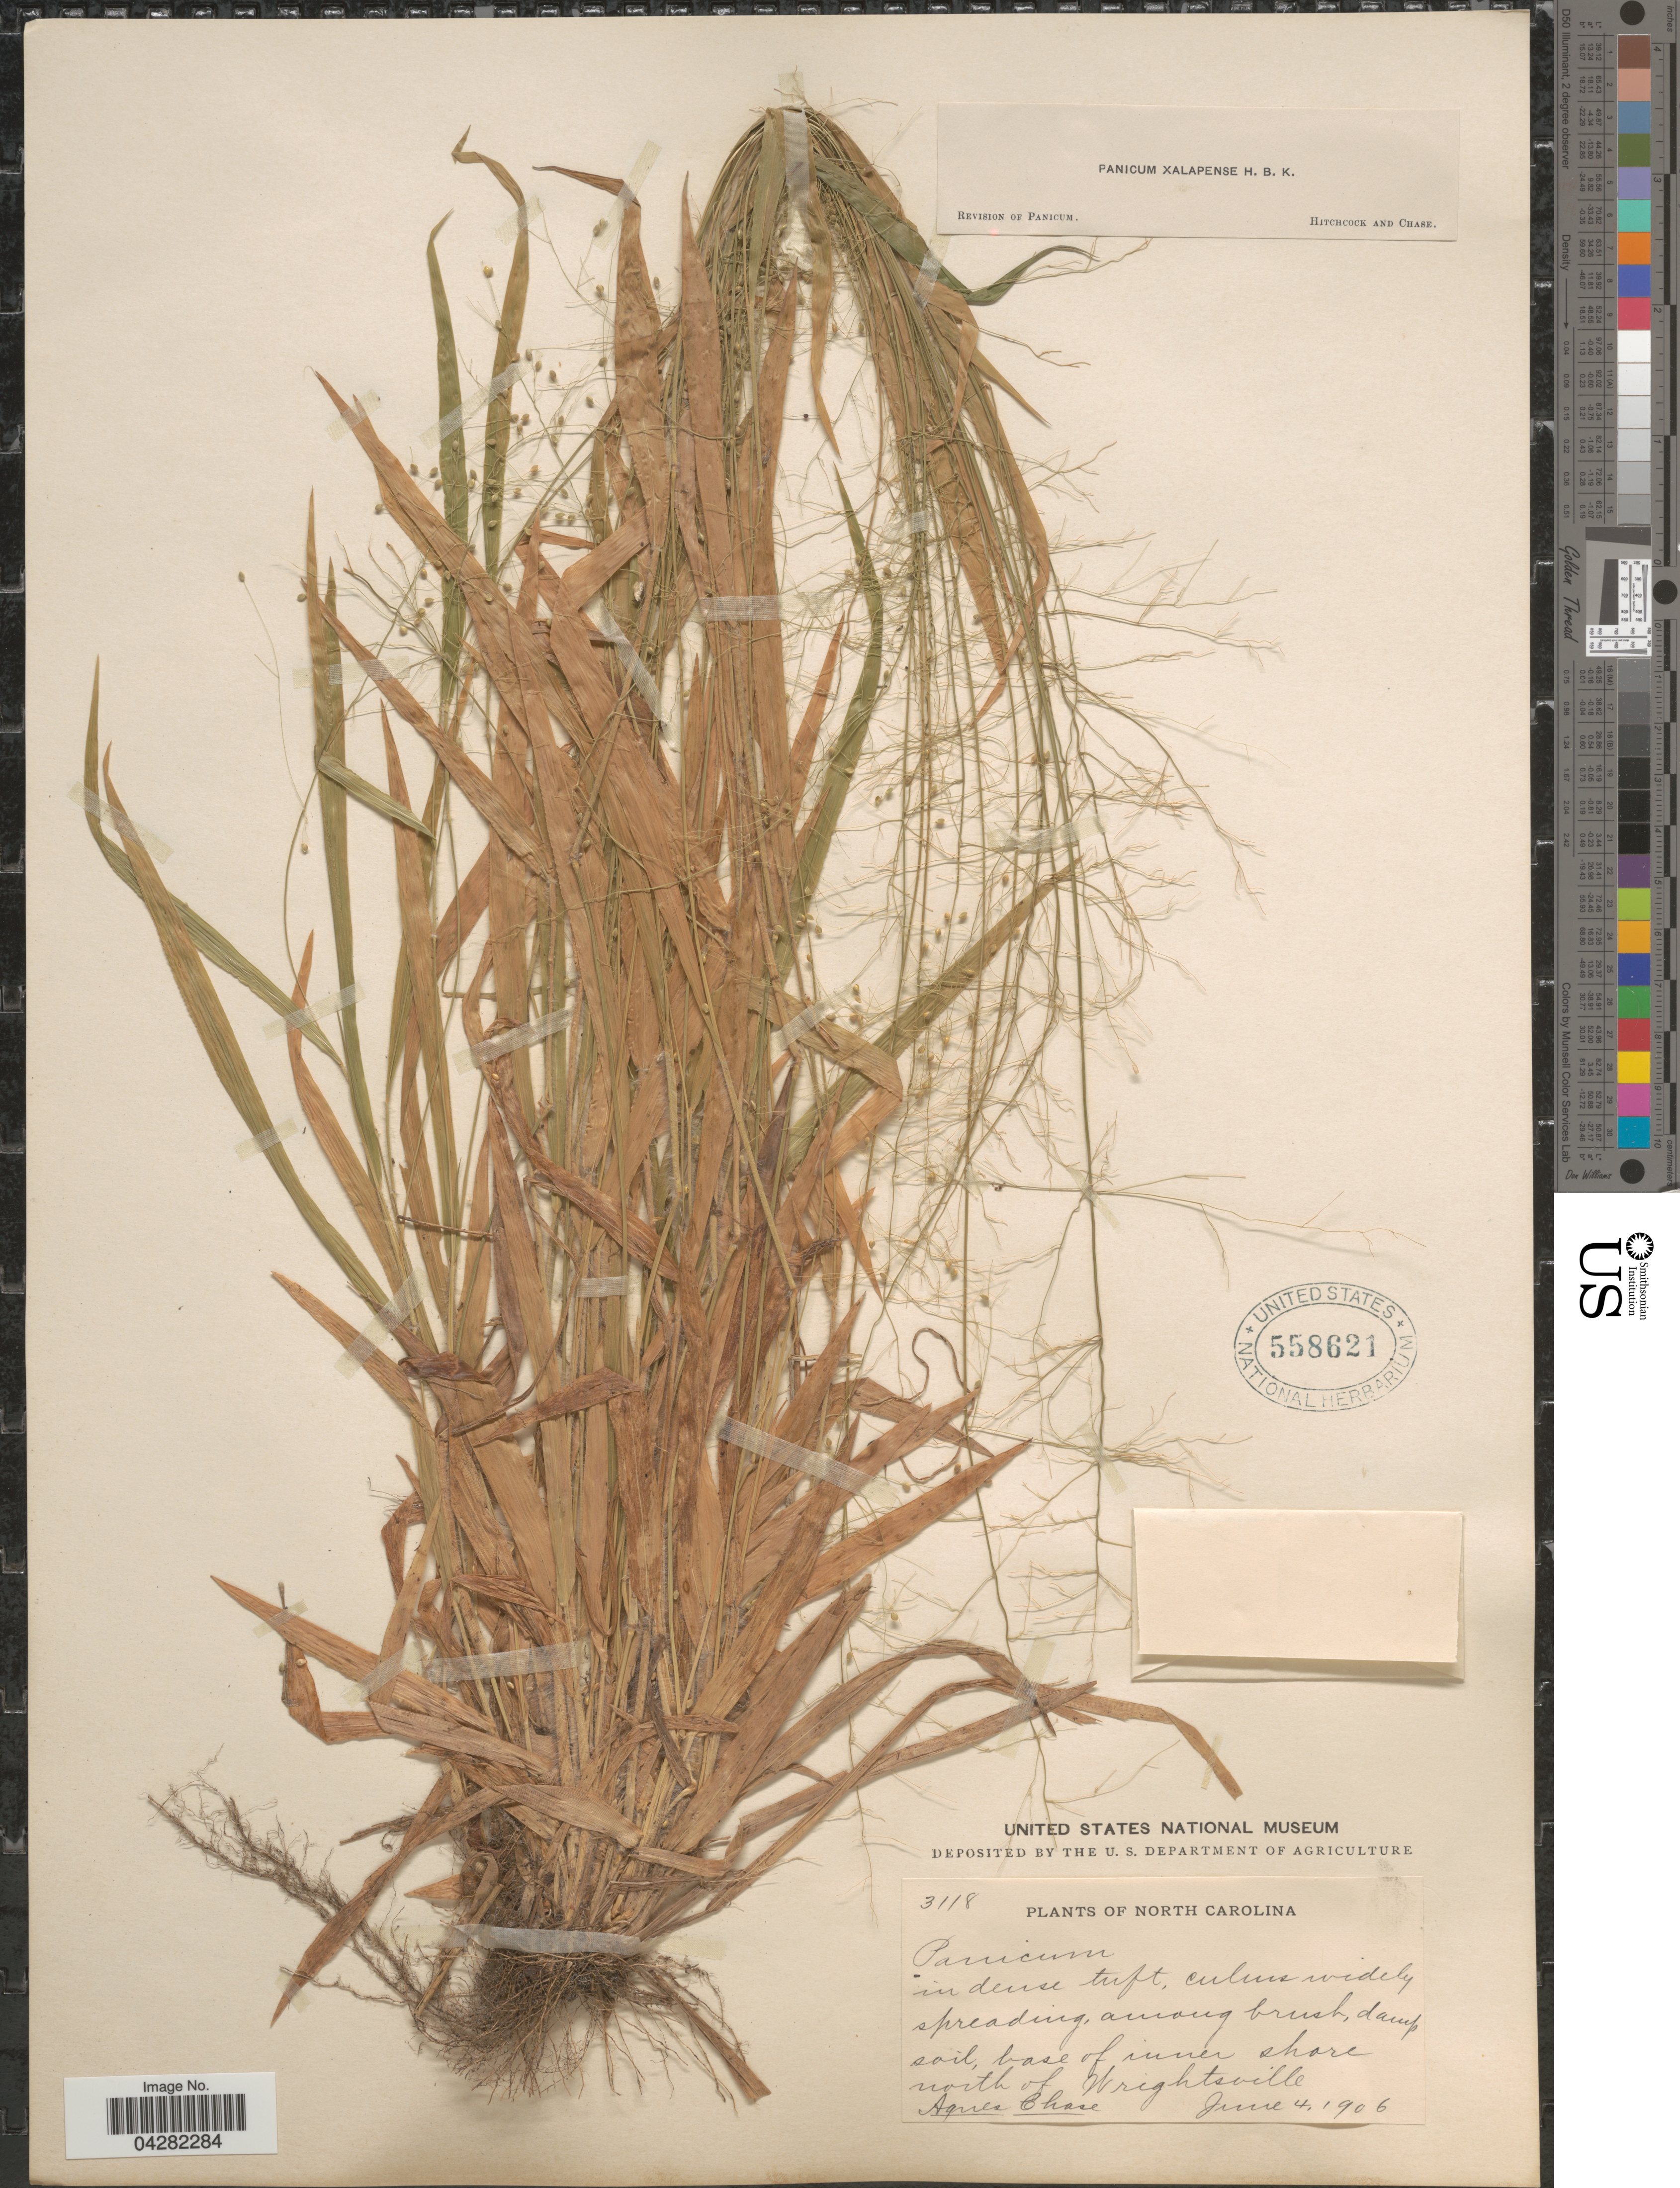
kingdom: Plantae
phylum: Tracheophyta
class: Liliopsida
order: Poales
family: Poaceae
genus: Dichanthelium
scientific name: Dichanthelium laxiflorum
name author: (Lam.) Gould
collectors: A. Chase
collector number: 3118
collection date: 1906-06-04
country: United States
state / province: North Carolina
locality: Damp soil, base of inner shore north of Wrightsville.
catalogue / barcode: US 558621